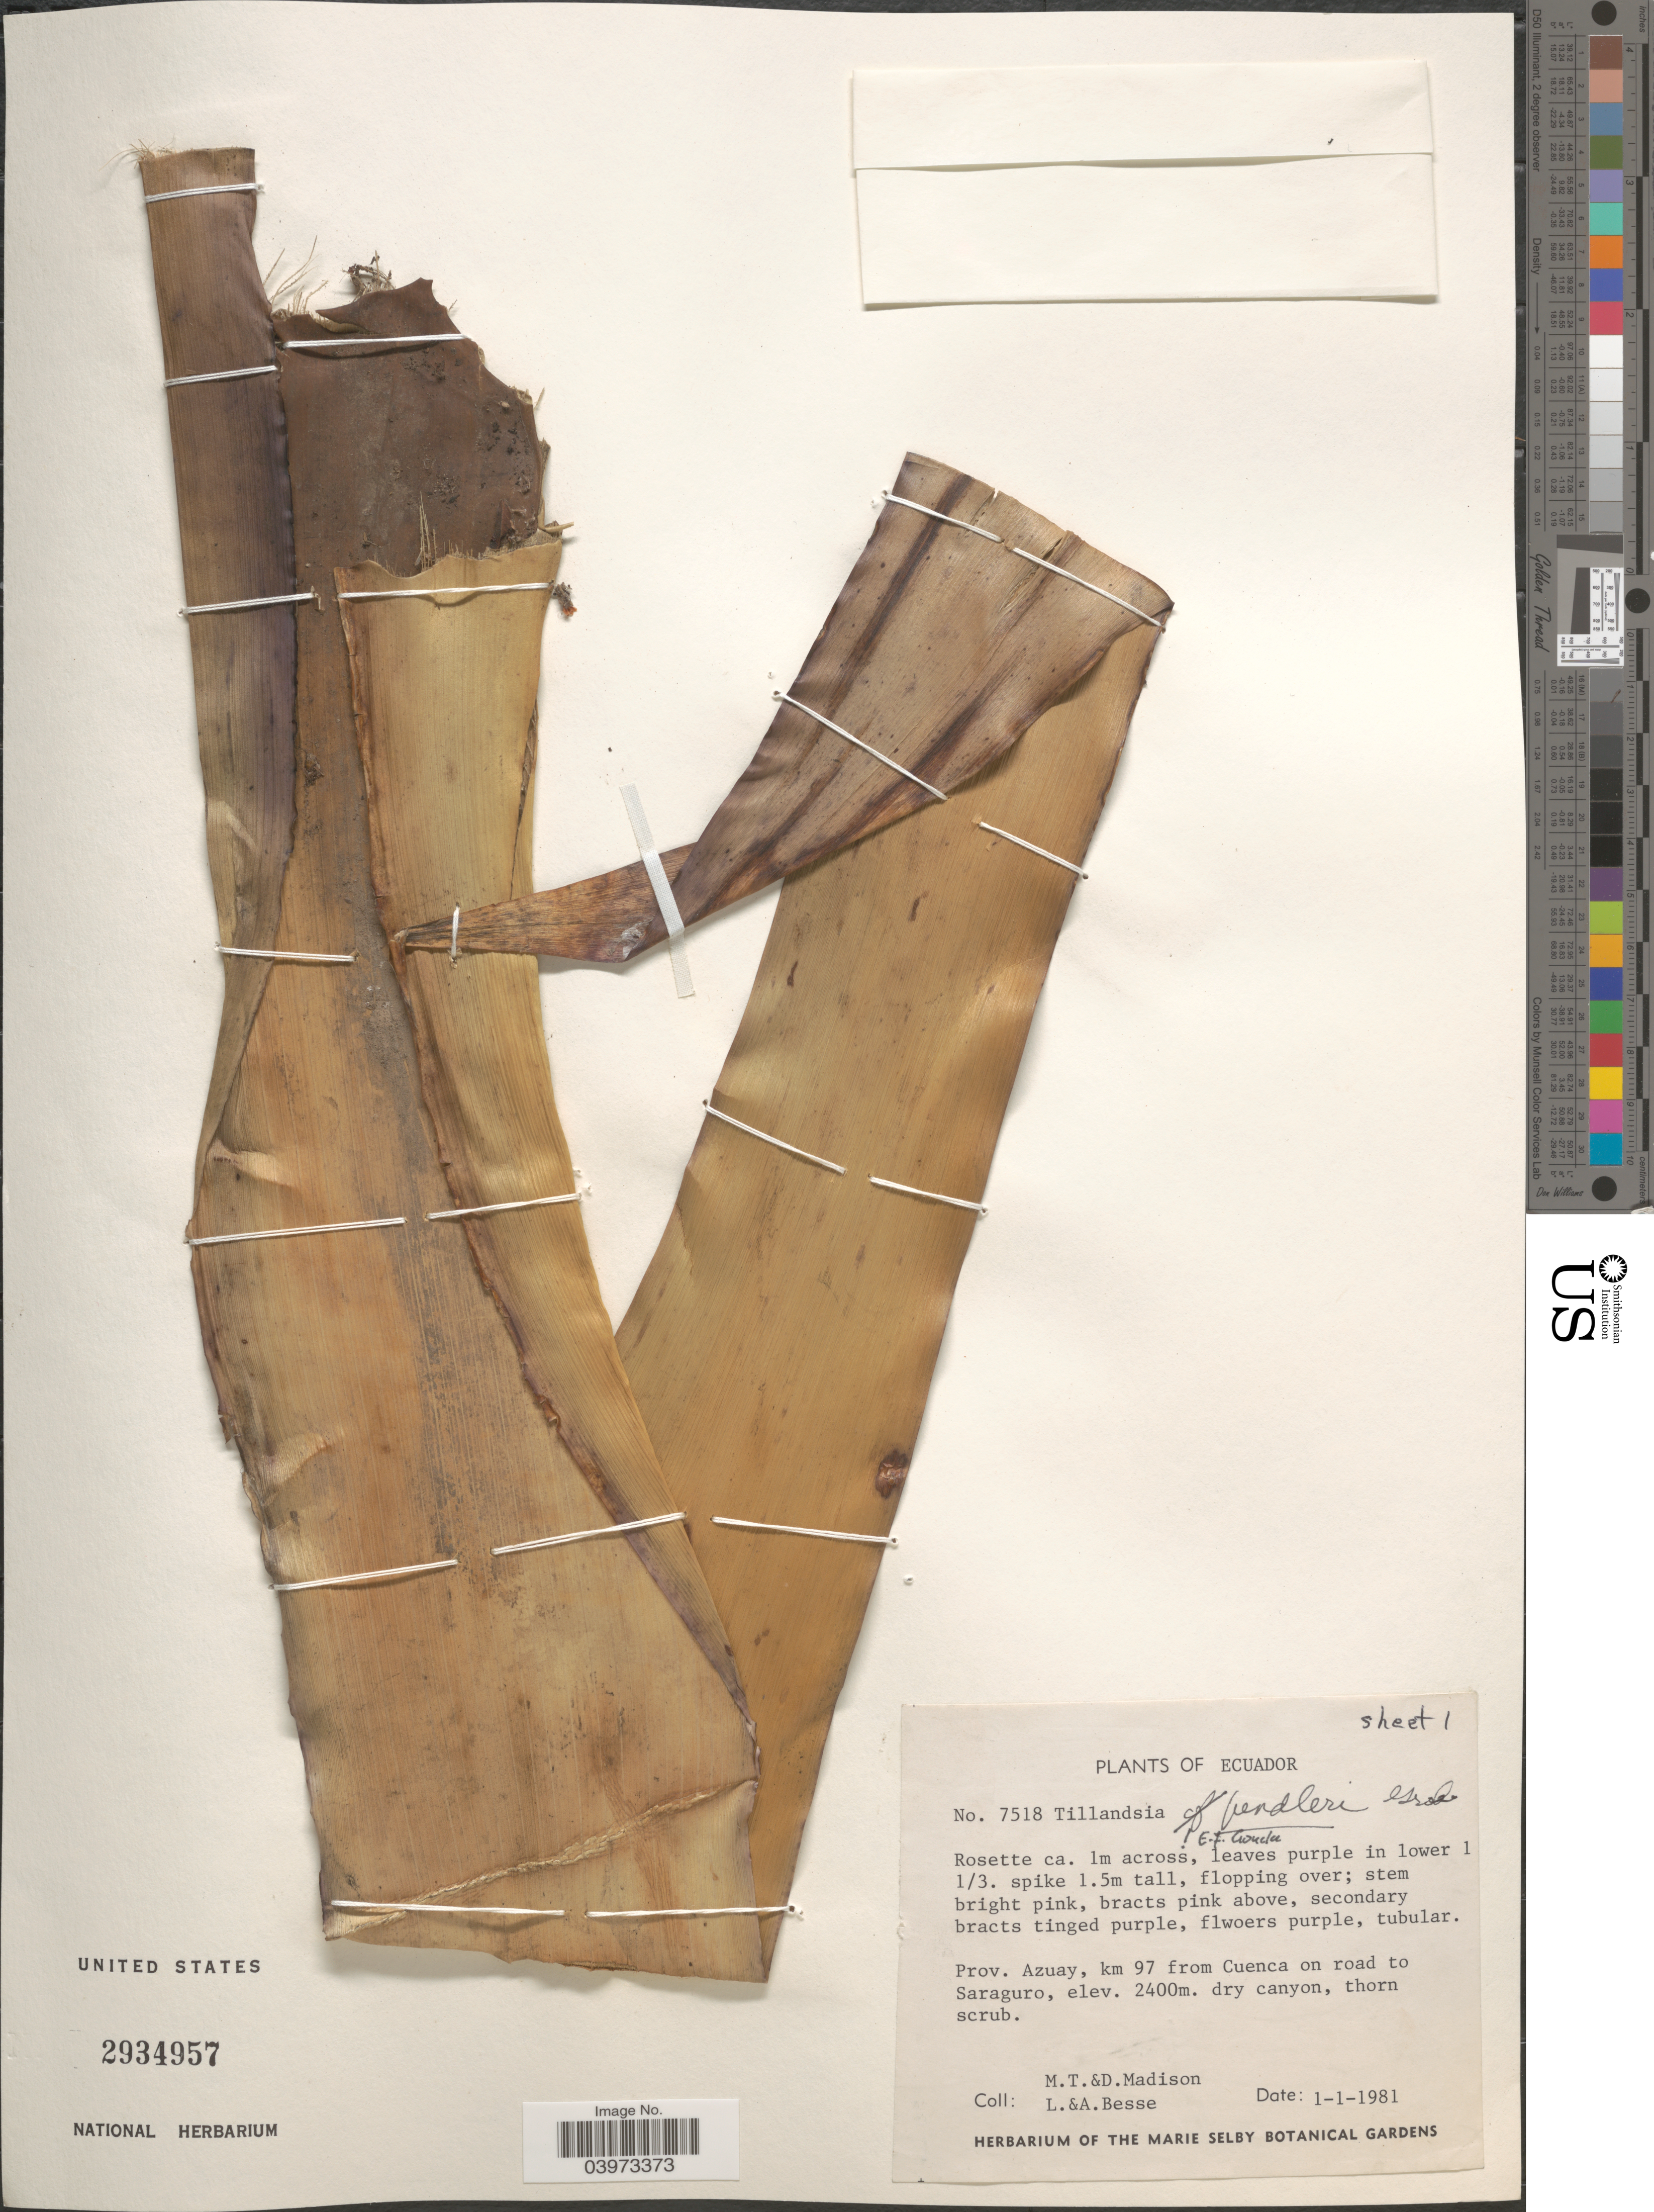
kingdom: Plantae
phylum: Tracheophyta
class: Liliopsida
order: Poales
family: Bromeliaceae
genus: Tillandsia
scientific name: Tillandsia fendleri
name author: Griseb.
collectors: M. T. Madison, D. Madison, L. Besse & A. Besse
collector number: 7518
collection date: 1981-01-01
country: Ecuador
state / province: Azuay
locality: Km 97 from Cuenca on road to Saraguro. Dry canyon.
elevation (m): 2400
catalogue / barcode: US 2934957